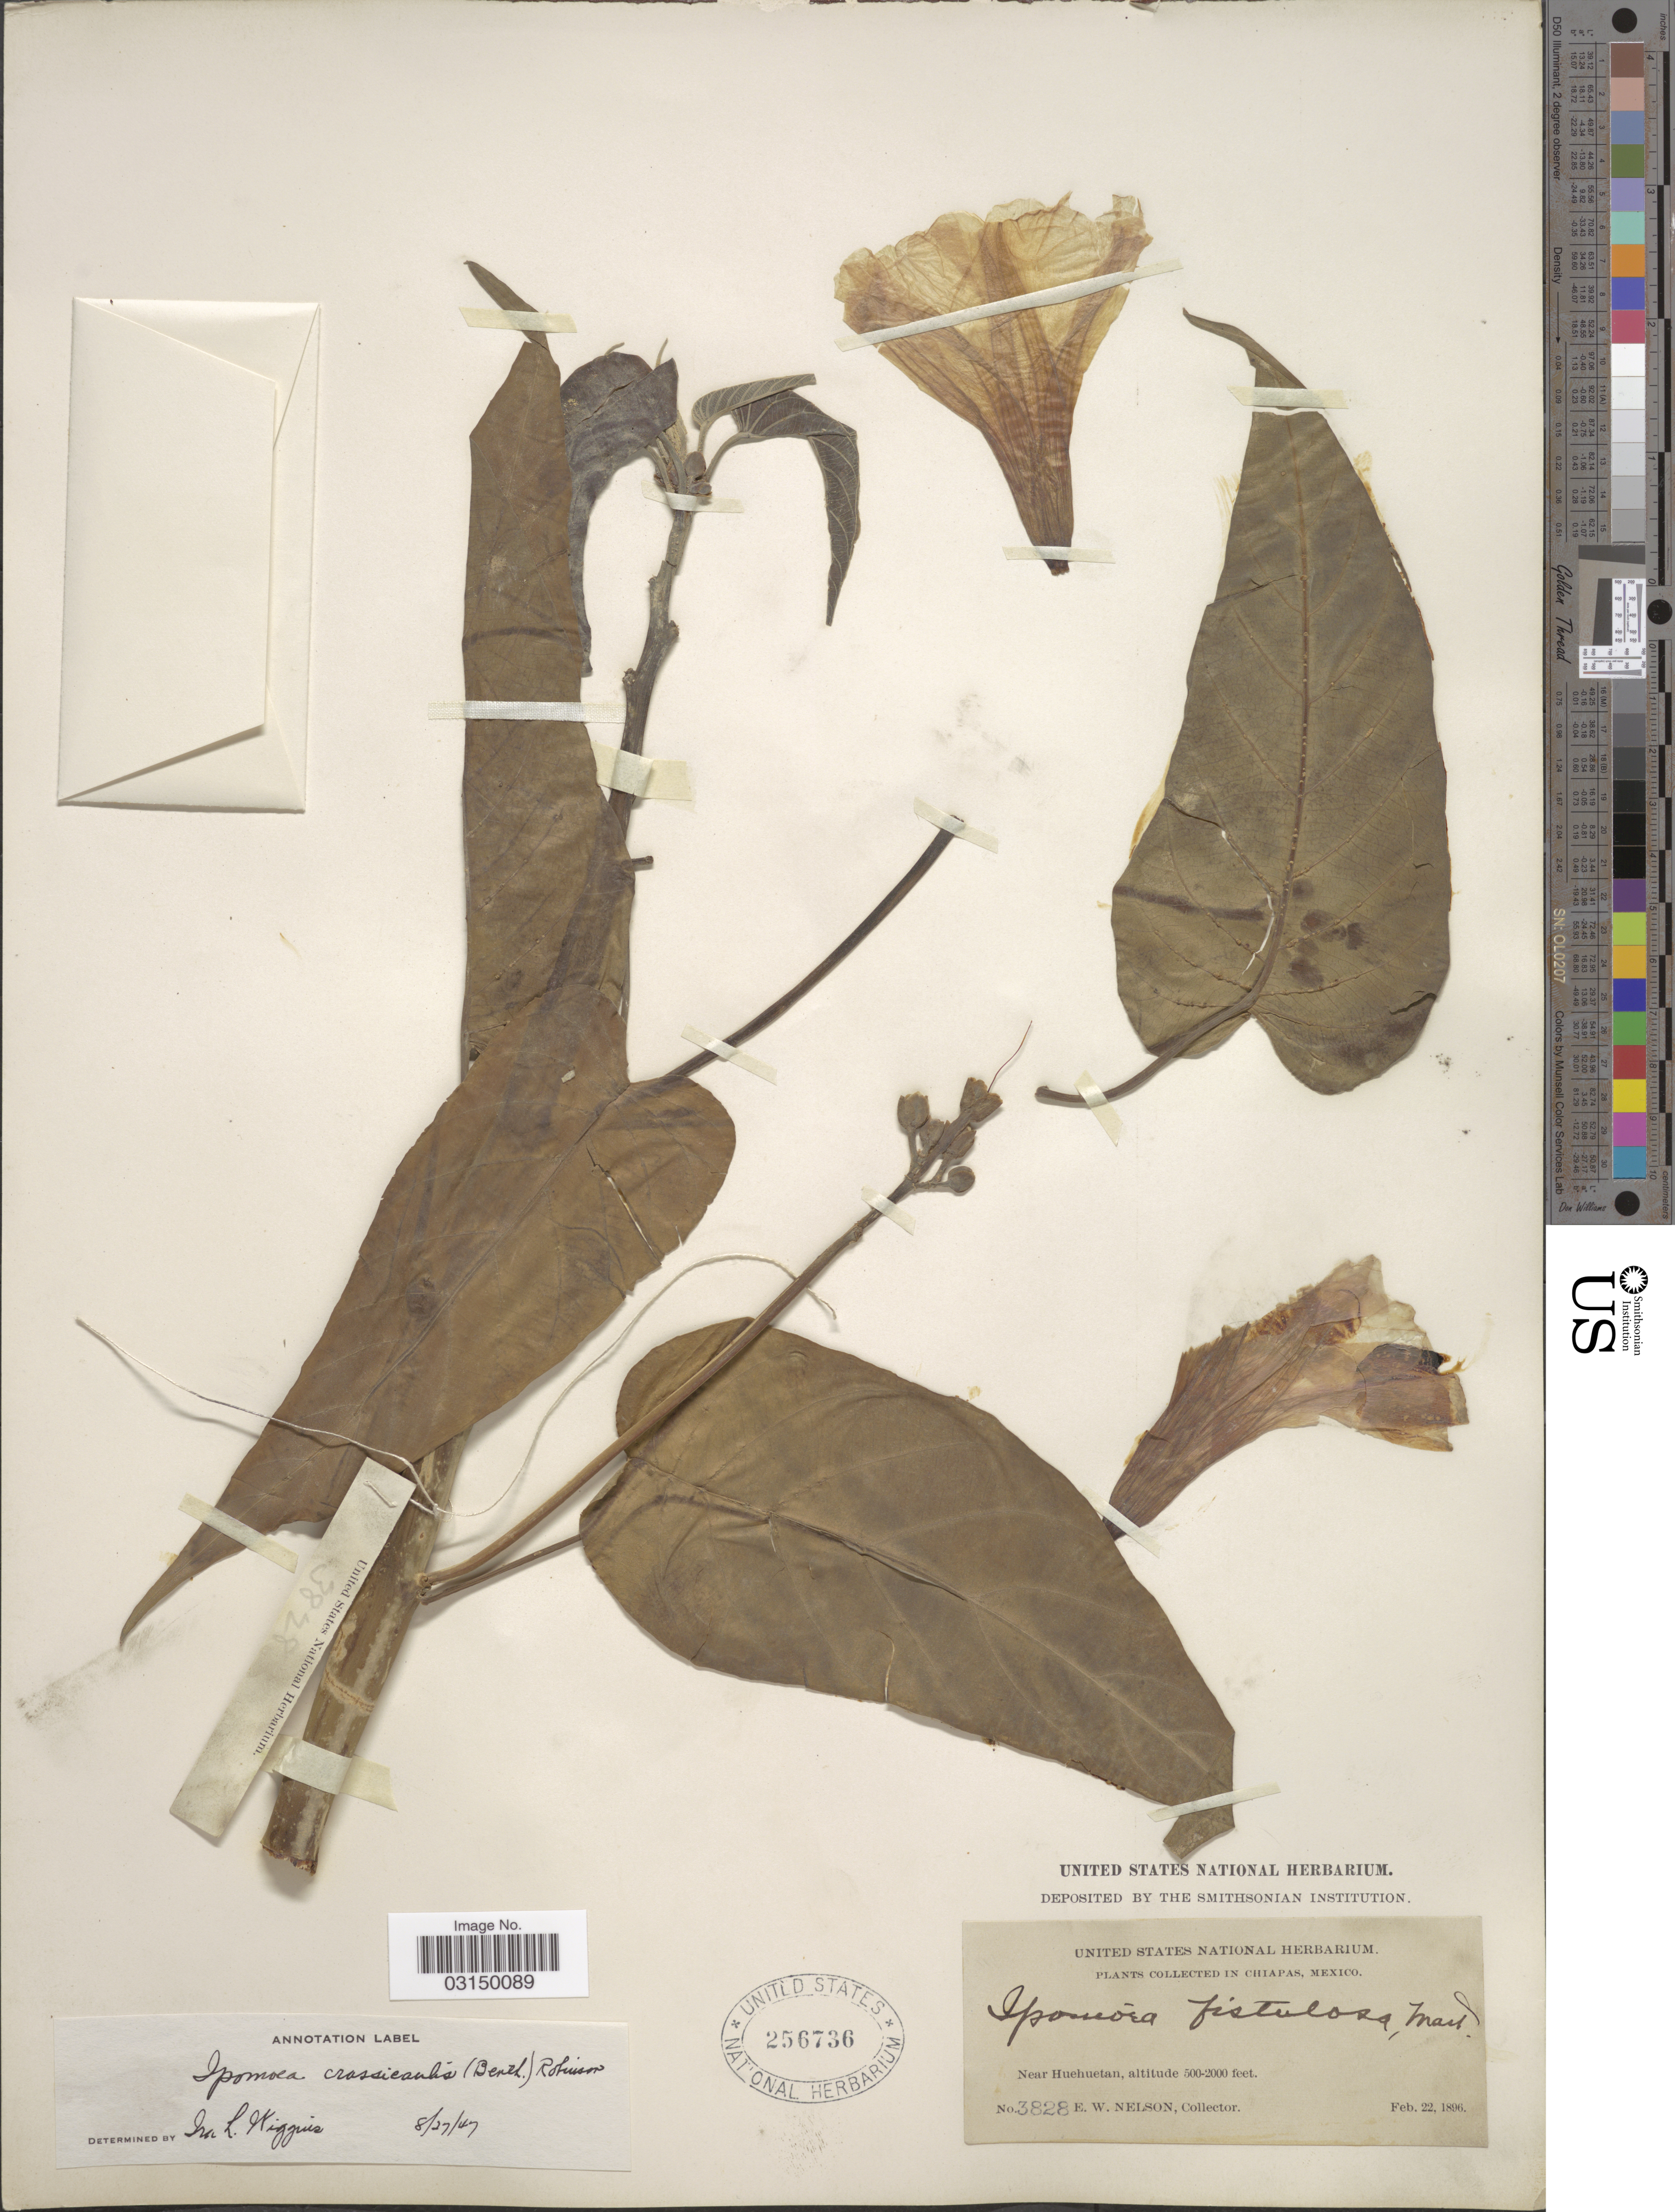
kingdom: Plantae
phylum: Tracheophyta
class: Magnoliopsida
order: Solanales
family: Convolvulaceae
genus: Ipomoea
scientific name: Ipomoea carnea subsp. fistulosa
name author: (Mart. ex Choisy) D.F. Austin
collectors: E. W. Nelson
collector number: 3828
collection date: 1896-02-22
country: Mexico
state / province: Chiapas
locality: Near Huehuetan.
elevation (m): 152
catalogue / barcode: US 256736